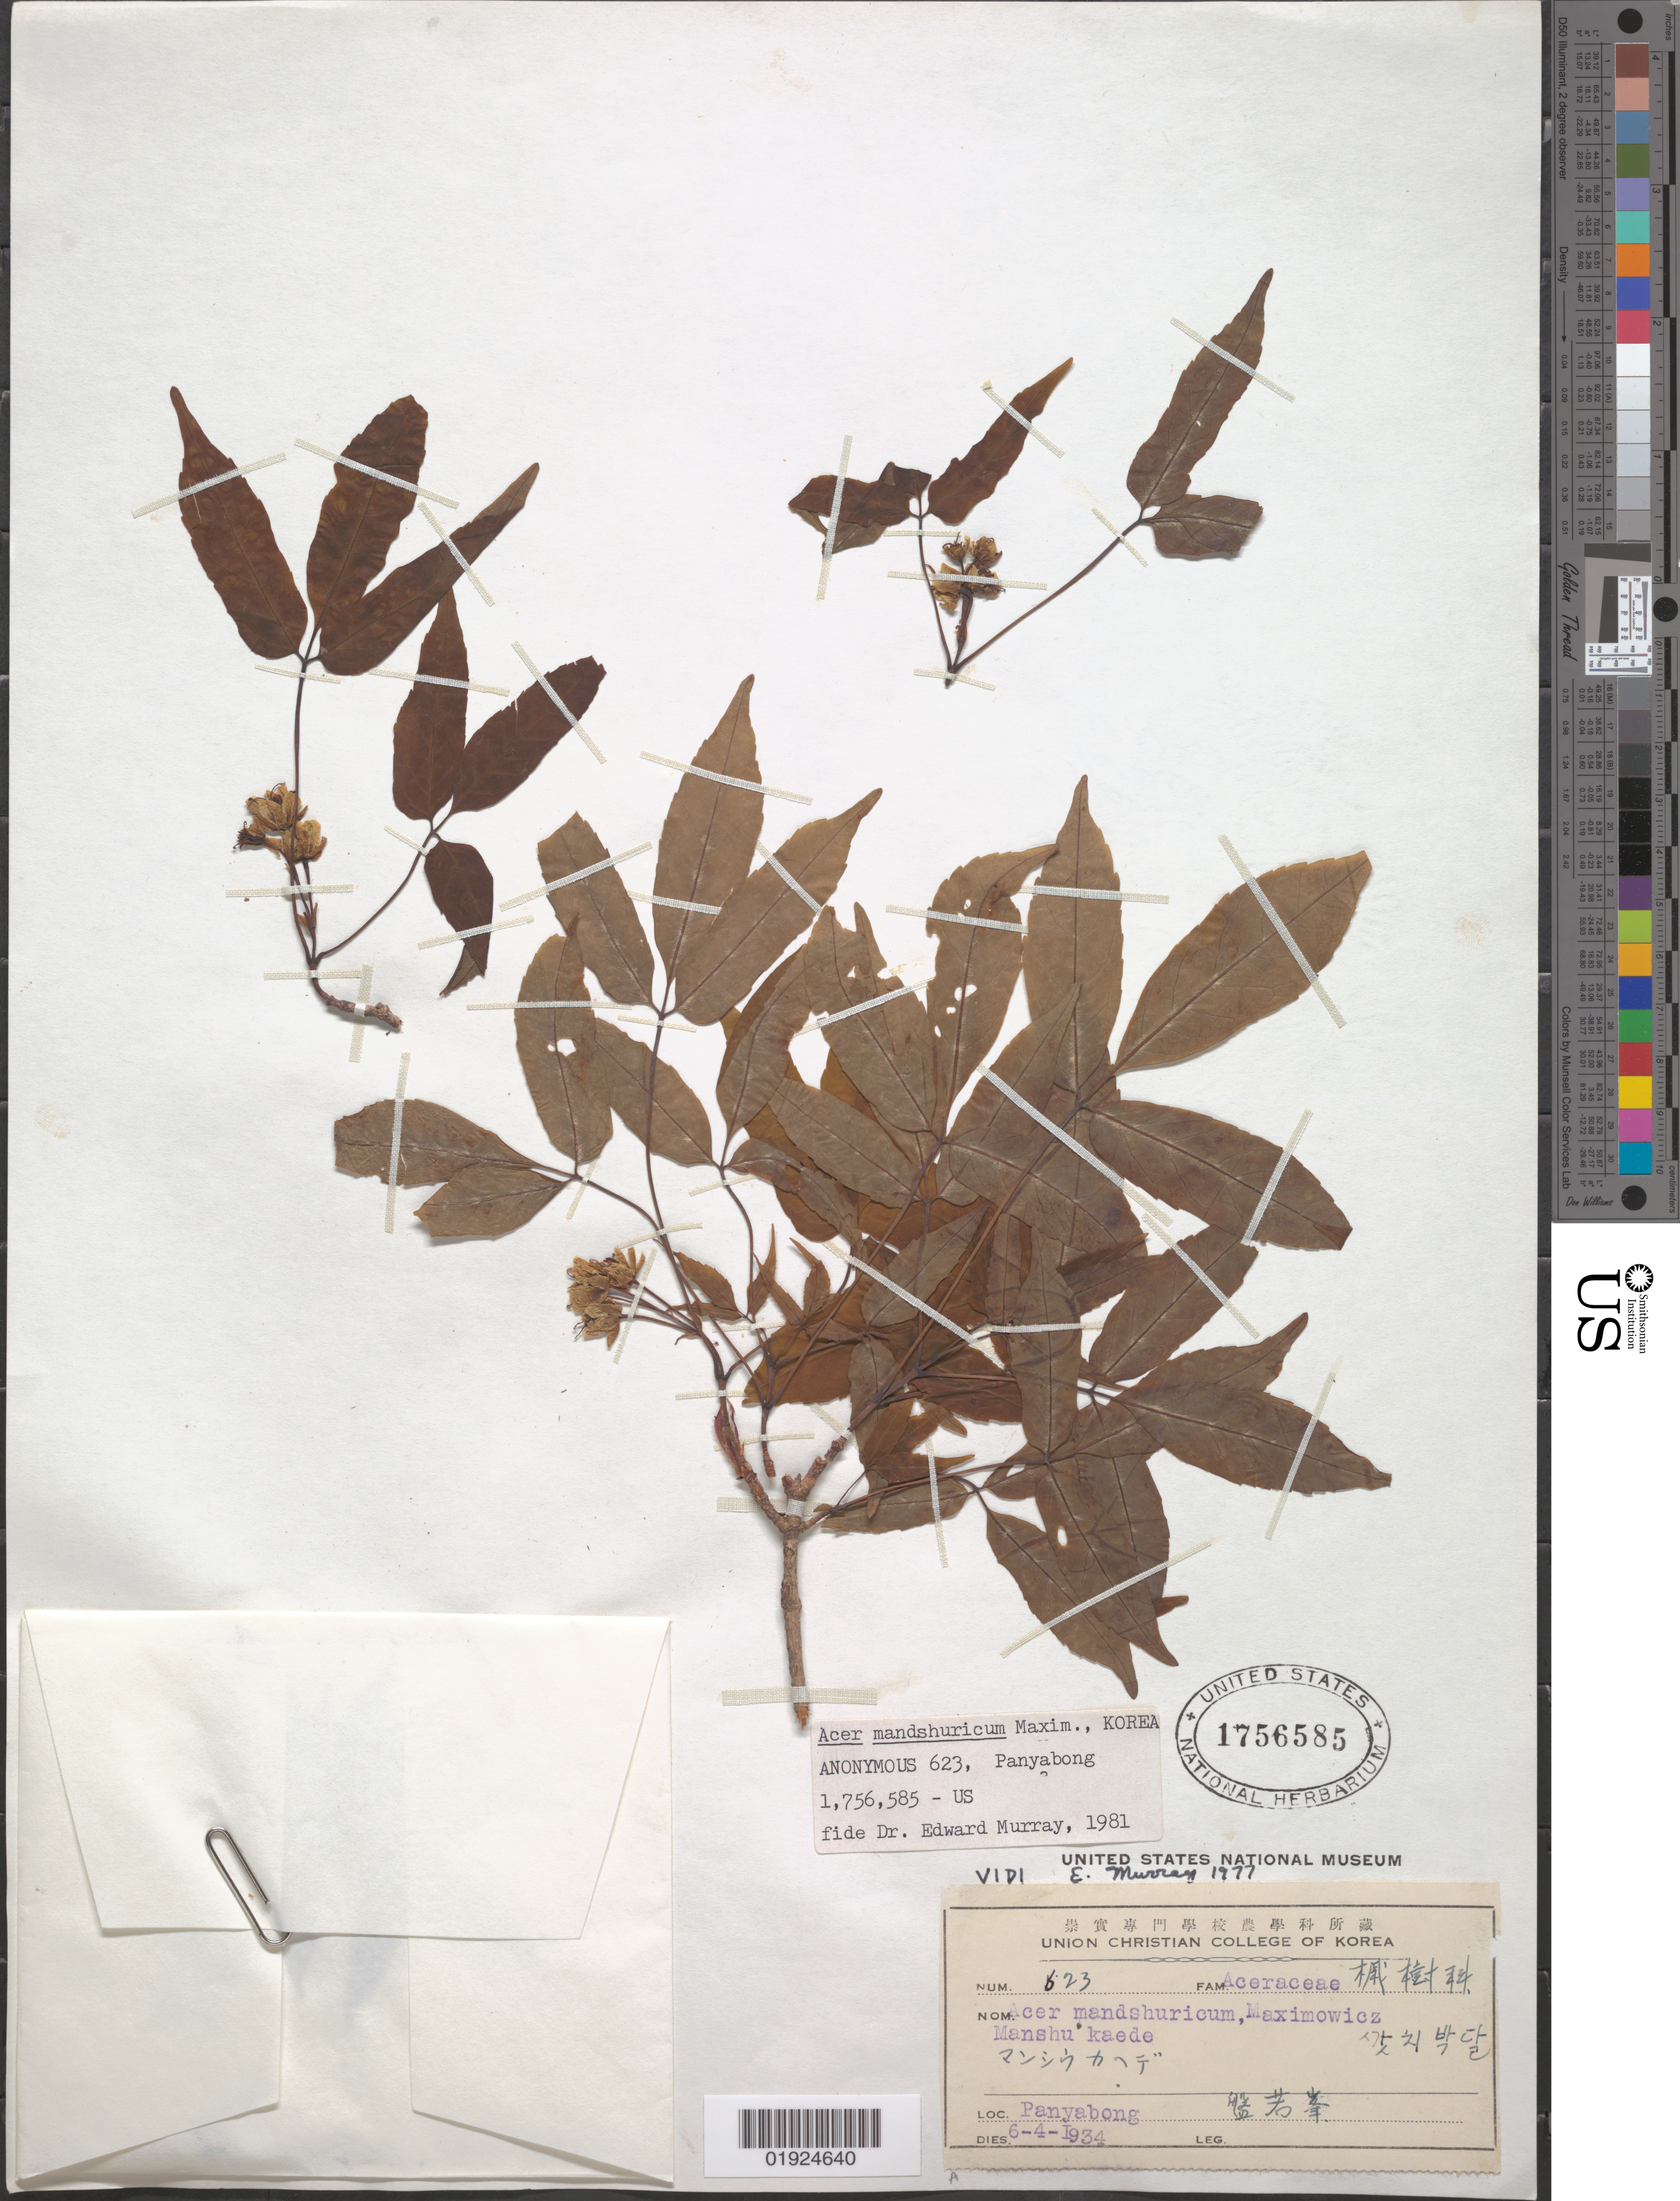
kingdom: Plantae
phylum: Tracheophyta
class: Magnoliopsida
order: Sapindales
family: Sapindaceae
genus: Acer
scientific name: Acer mandshuricum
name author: Maxim.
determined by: Murray, Edward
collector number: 623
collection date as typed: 6-4-1934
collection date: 1934-06-04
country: South Korea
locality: Panyabong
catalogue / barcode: US 1756585